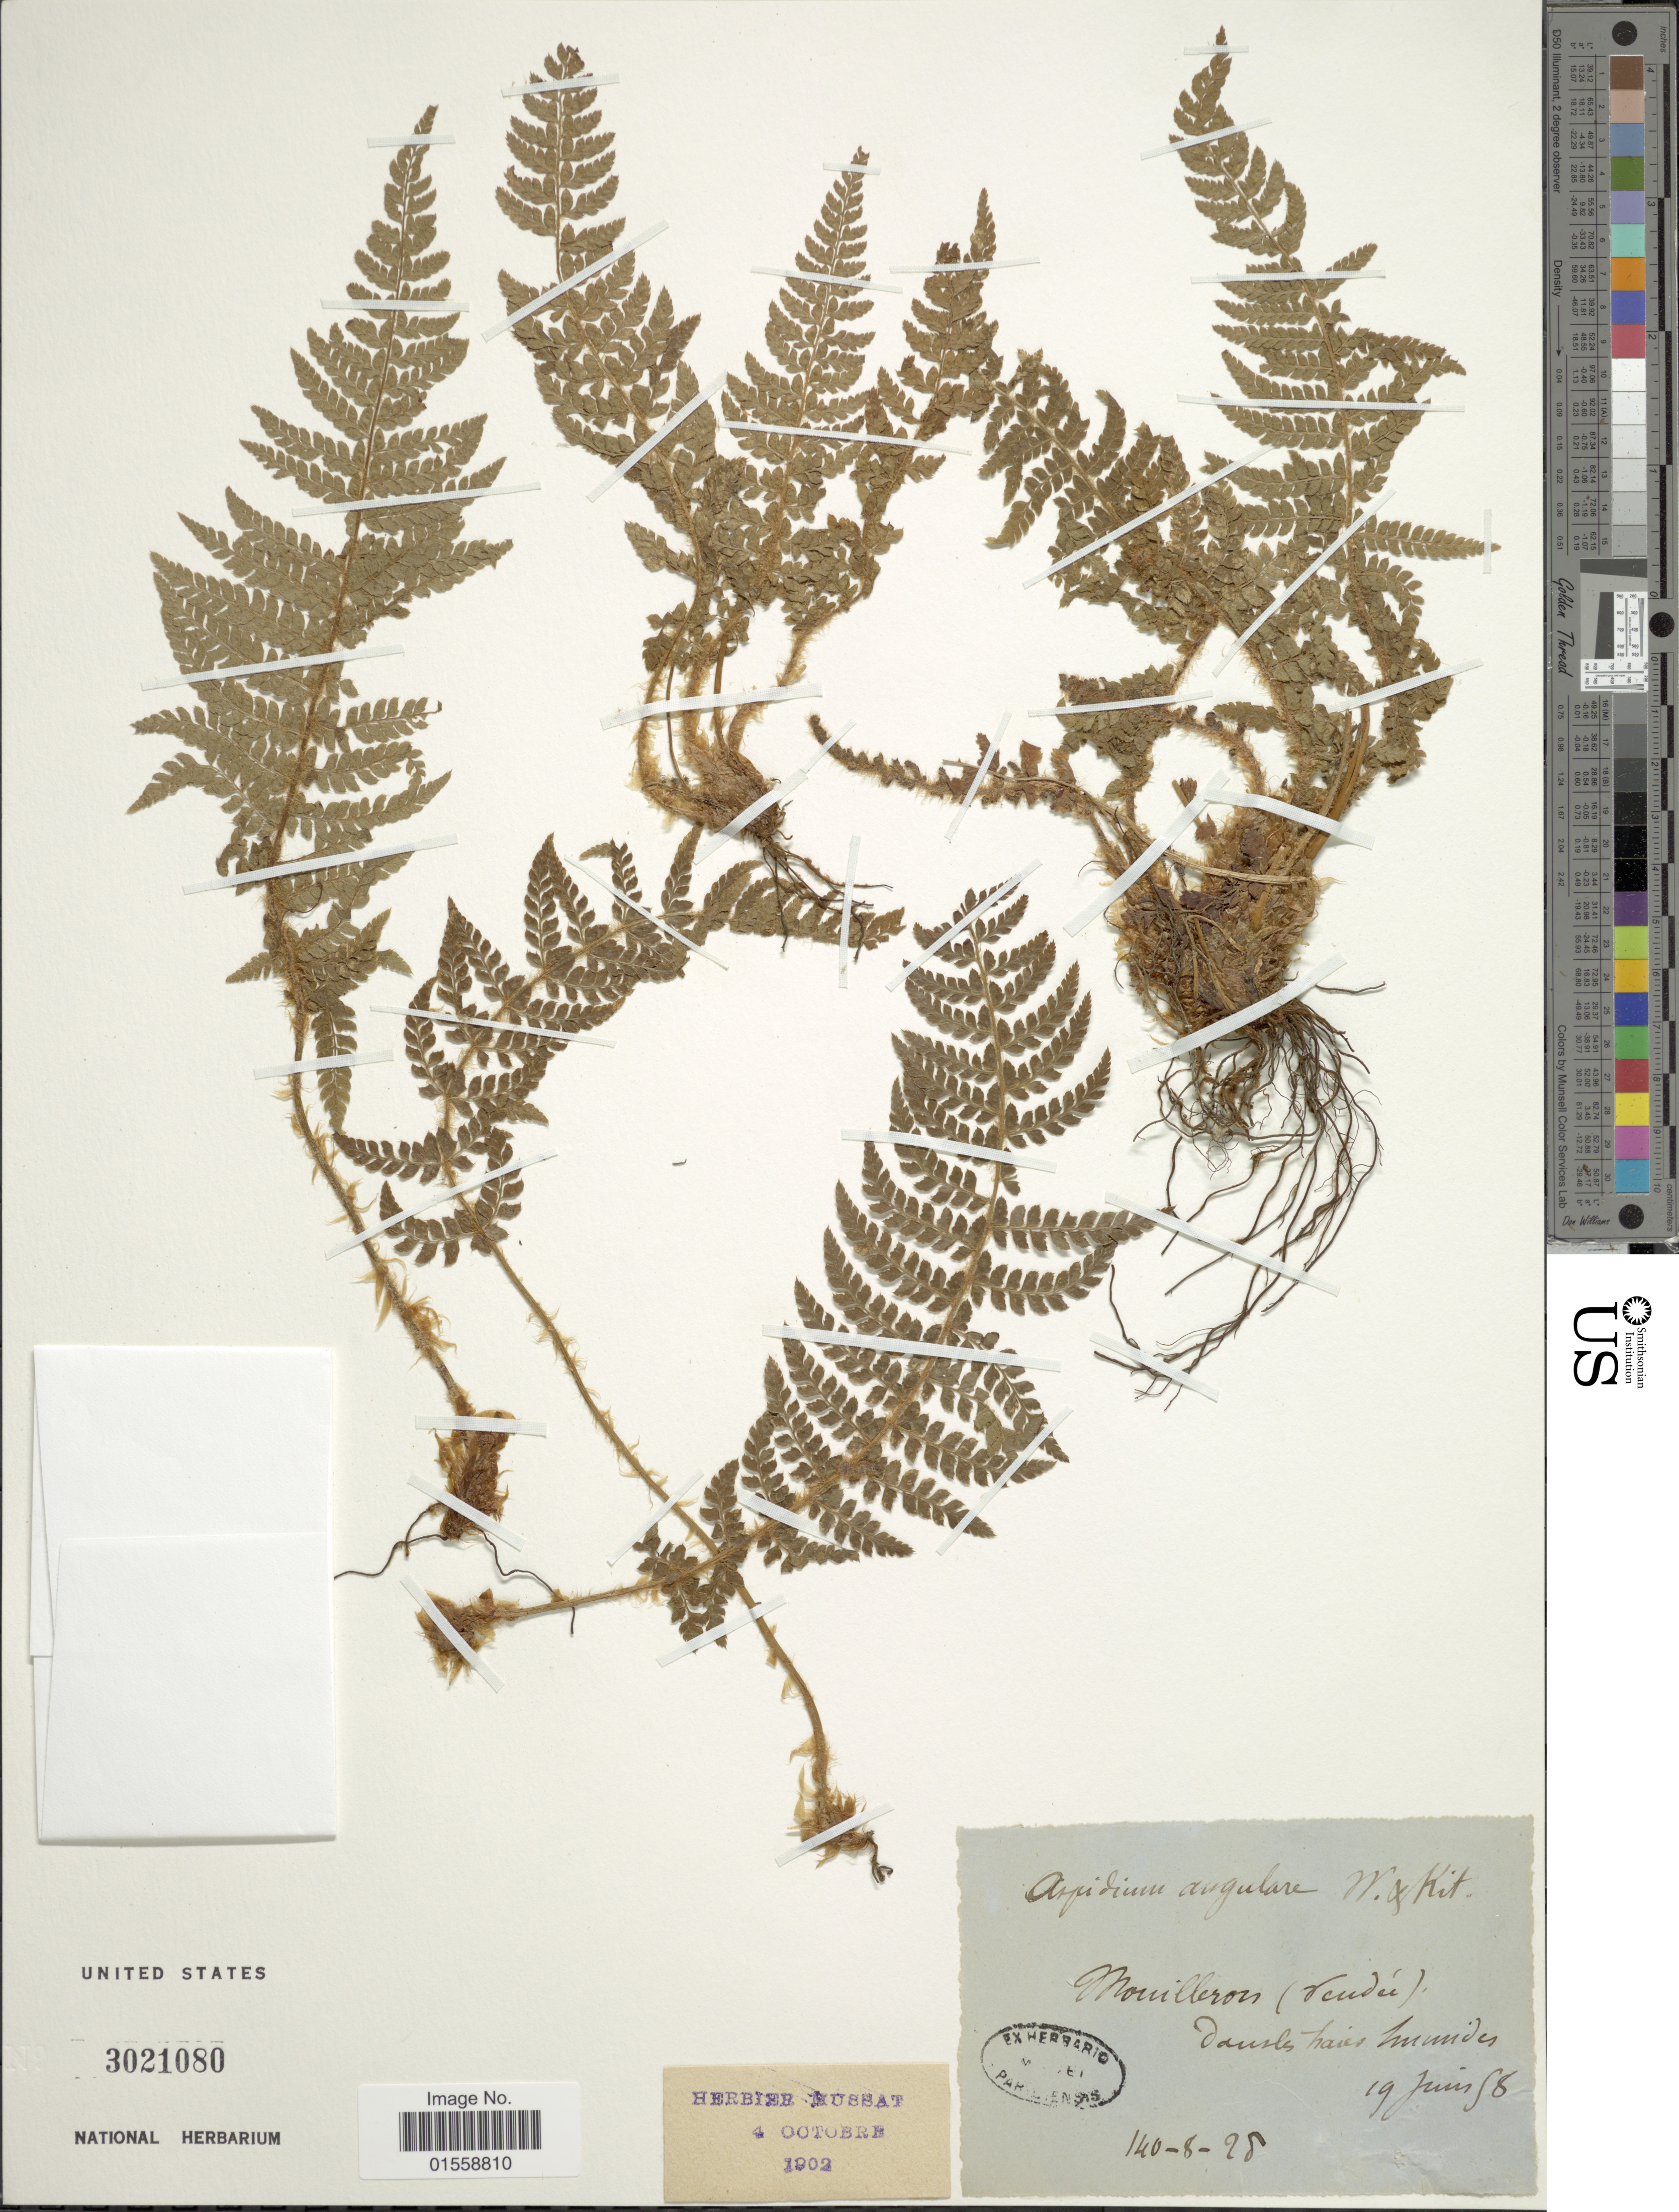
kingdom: Plantae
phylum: Tracheophyta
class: Polypodiopsida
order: Polypodiales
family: Dryopteridaceae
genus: Polystichum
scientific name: Polystichum setiferum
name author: (Forssk.) Moore ex Woynar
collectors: ex herb. Mus. Paraensis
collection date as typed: Transcribed d/m/y: 19/6/58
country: France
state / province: Pays de la Loire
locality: Mouilleron (Vender) dans les haies humides [interpreted]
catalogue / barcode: US 3021080